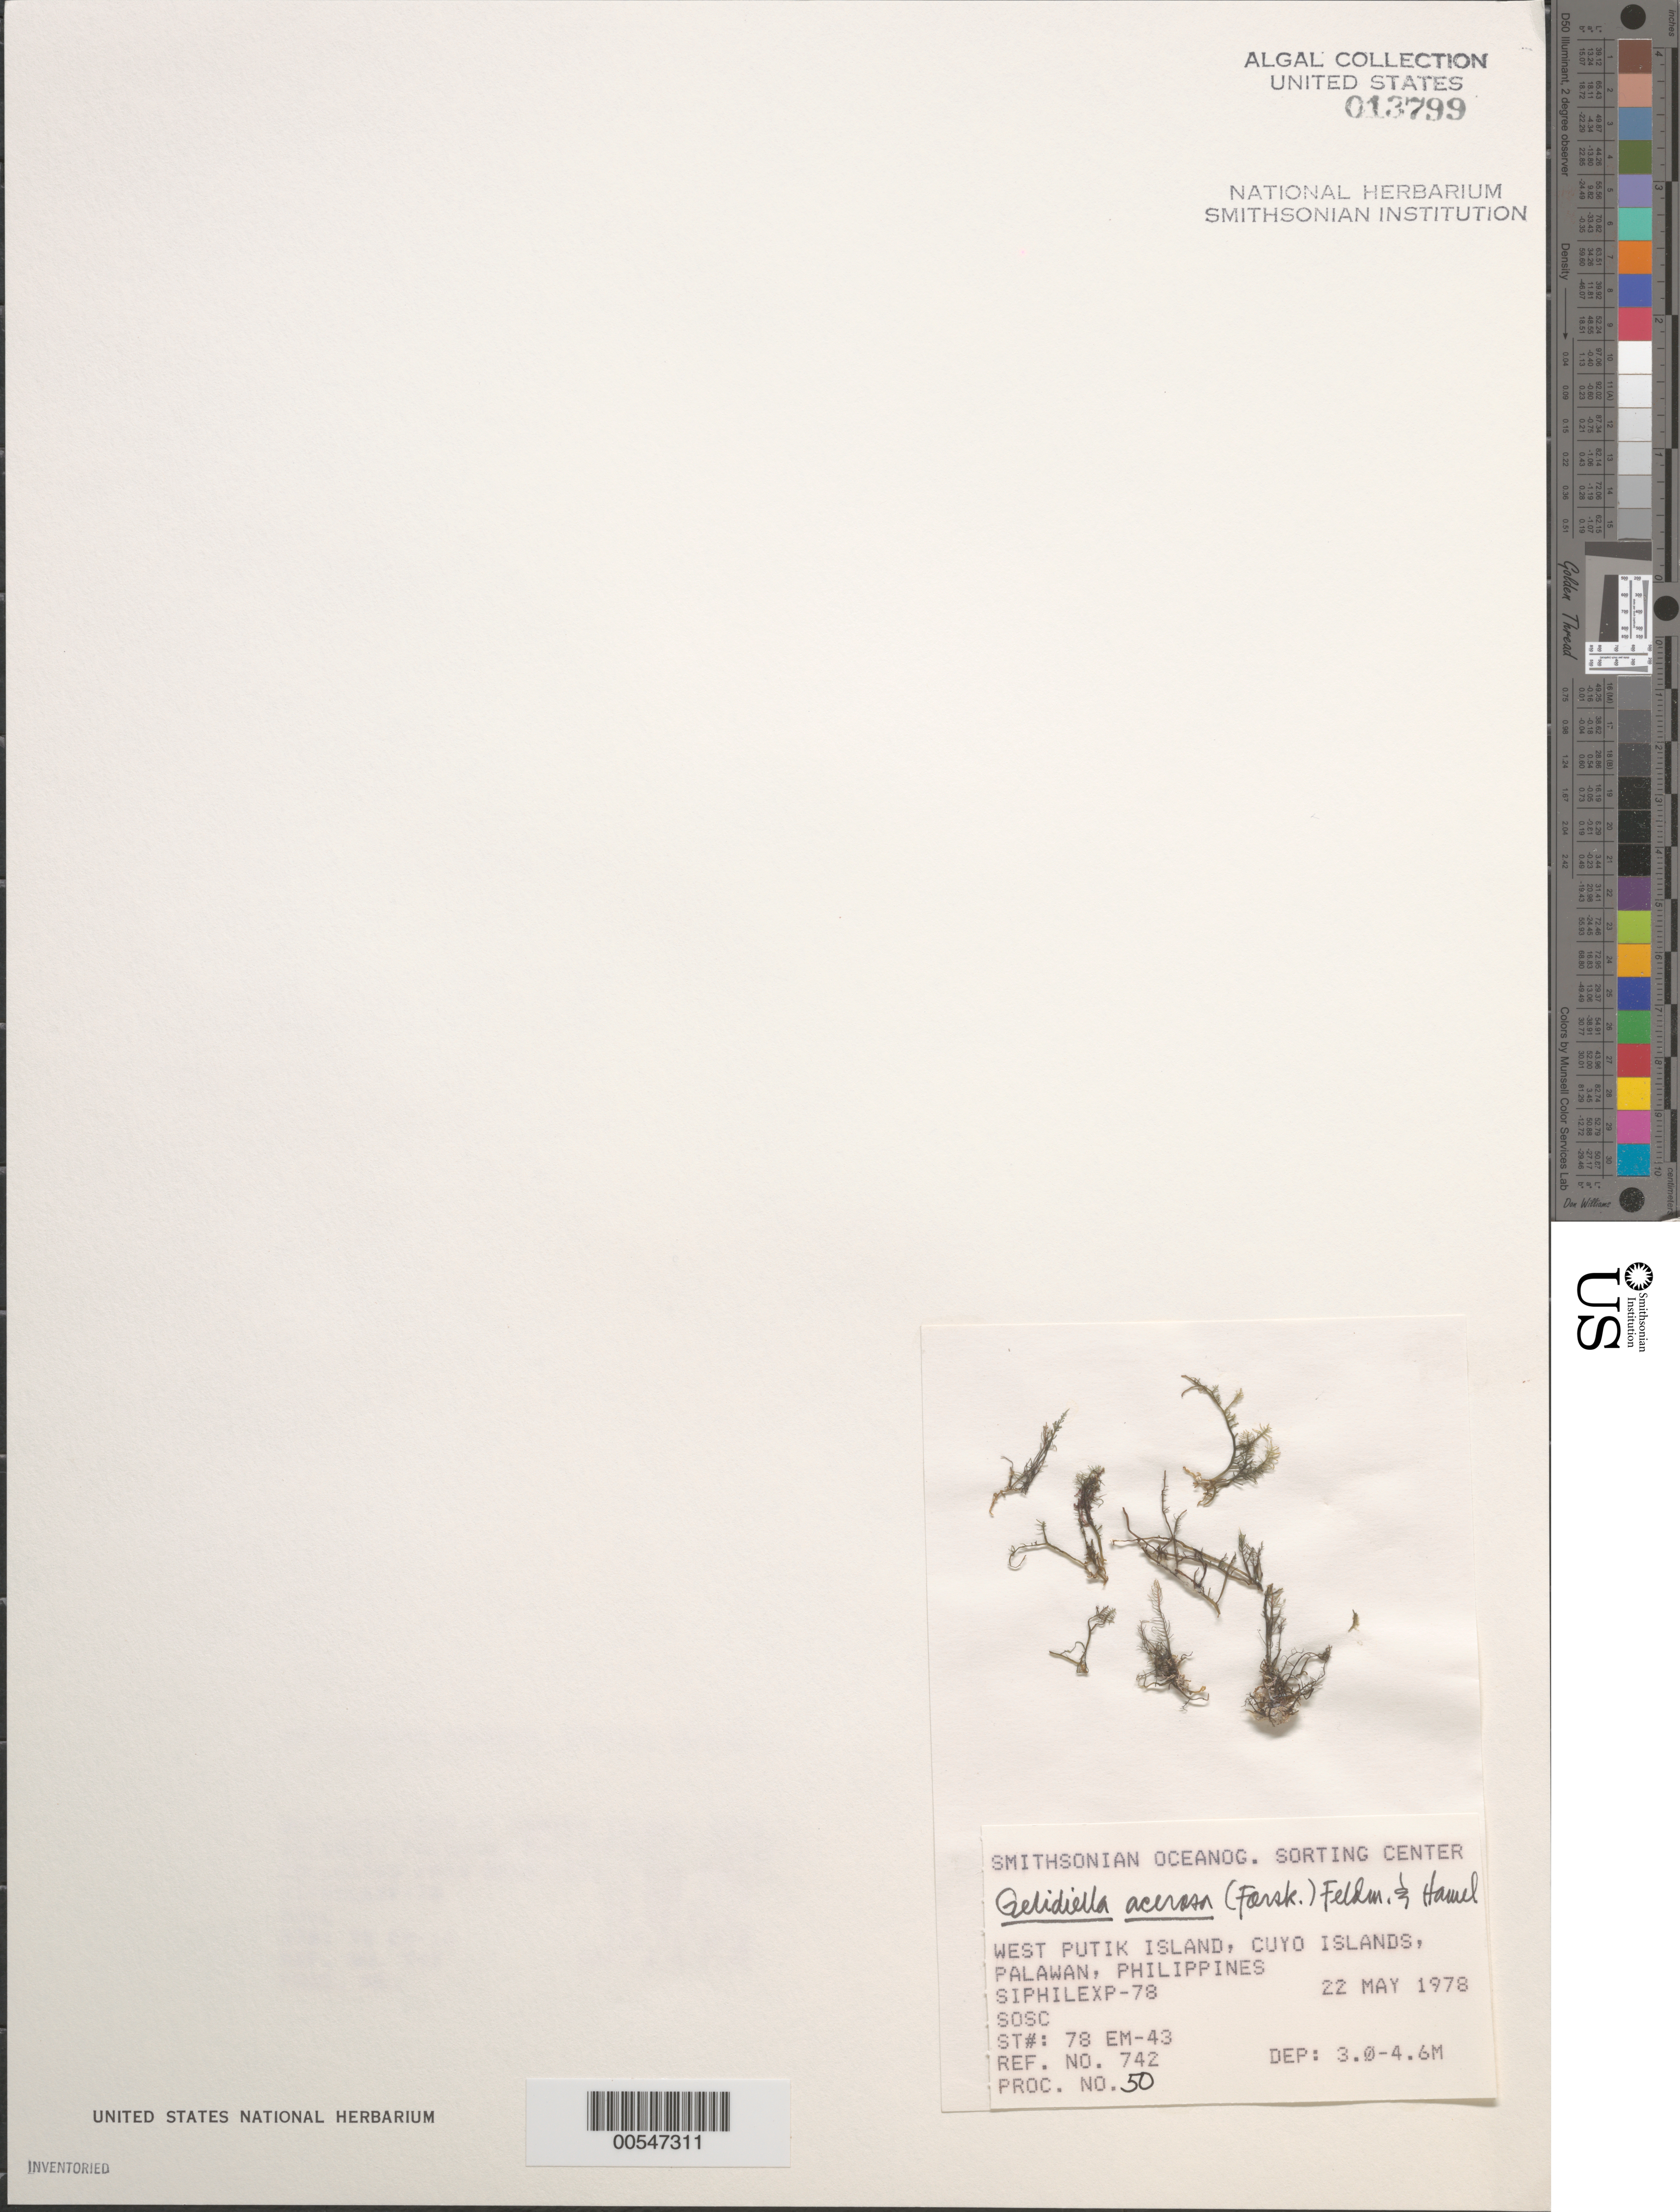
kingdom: Plantae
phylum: Rhodophyta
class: Florideophyceae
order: Gelidiales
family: Gelidiellaceae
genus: Gelidiella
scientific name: Gelidiella acerosa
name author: (Forssk.) Feldmann & G. Hamel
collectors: SOSC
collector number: Station 78 Em-43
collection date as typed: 22 May 1978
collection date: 1978-05-22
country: Philippines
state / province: Mimaropa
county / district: Palawan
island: West Putik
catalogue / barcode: US 13799